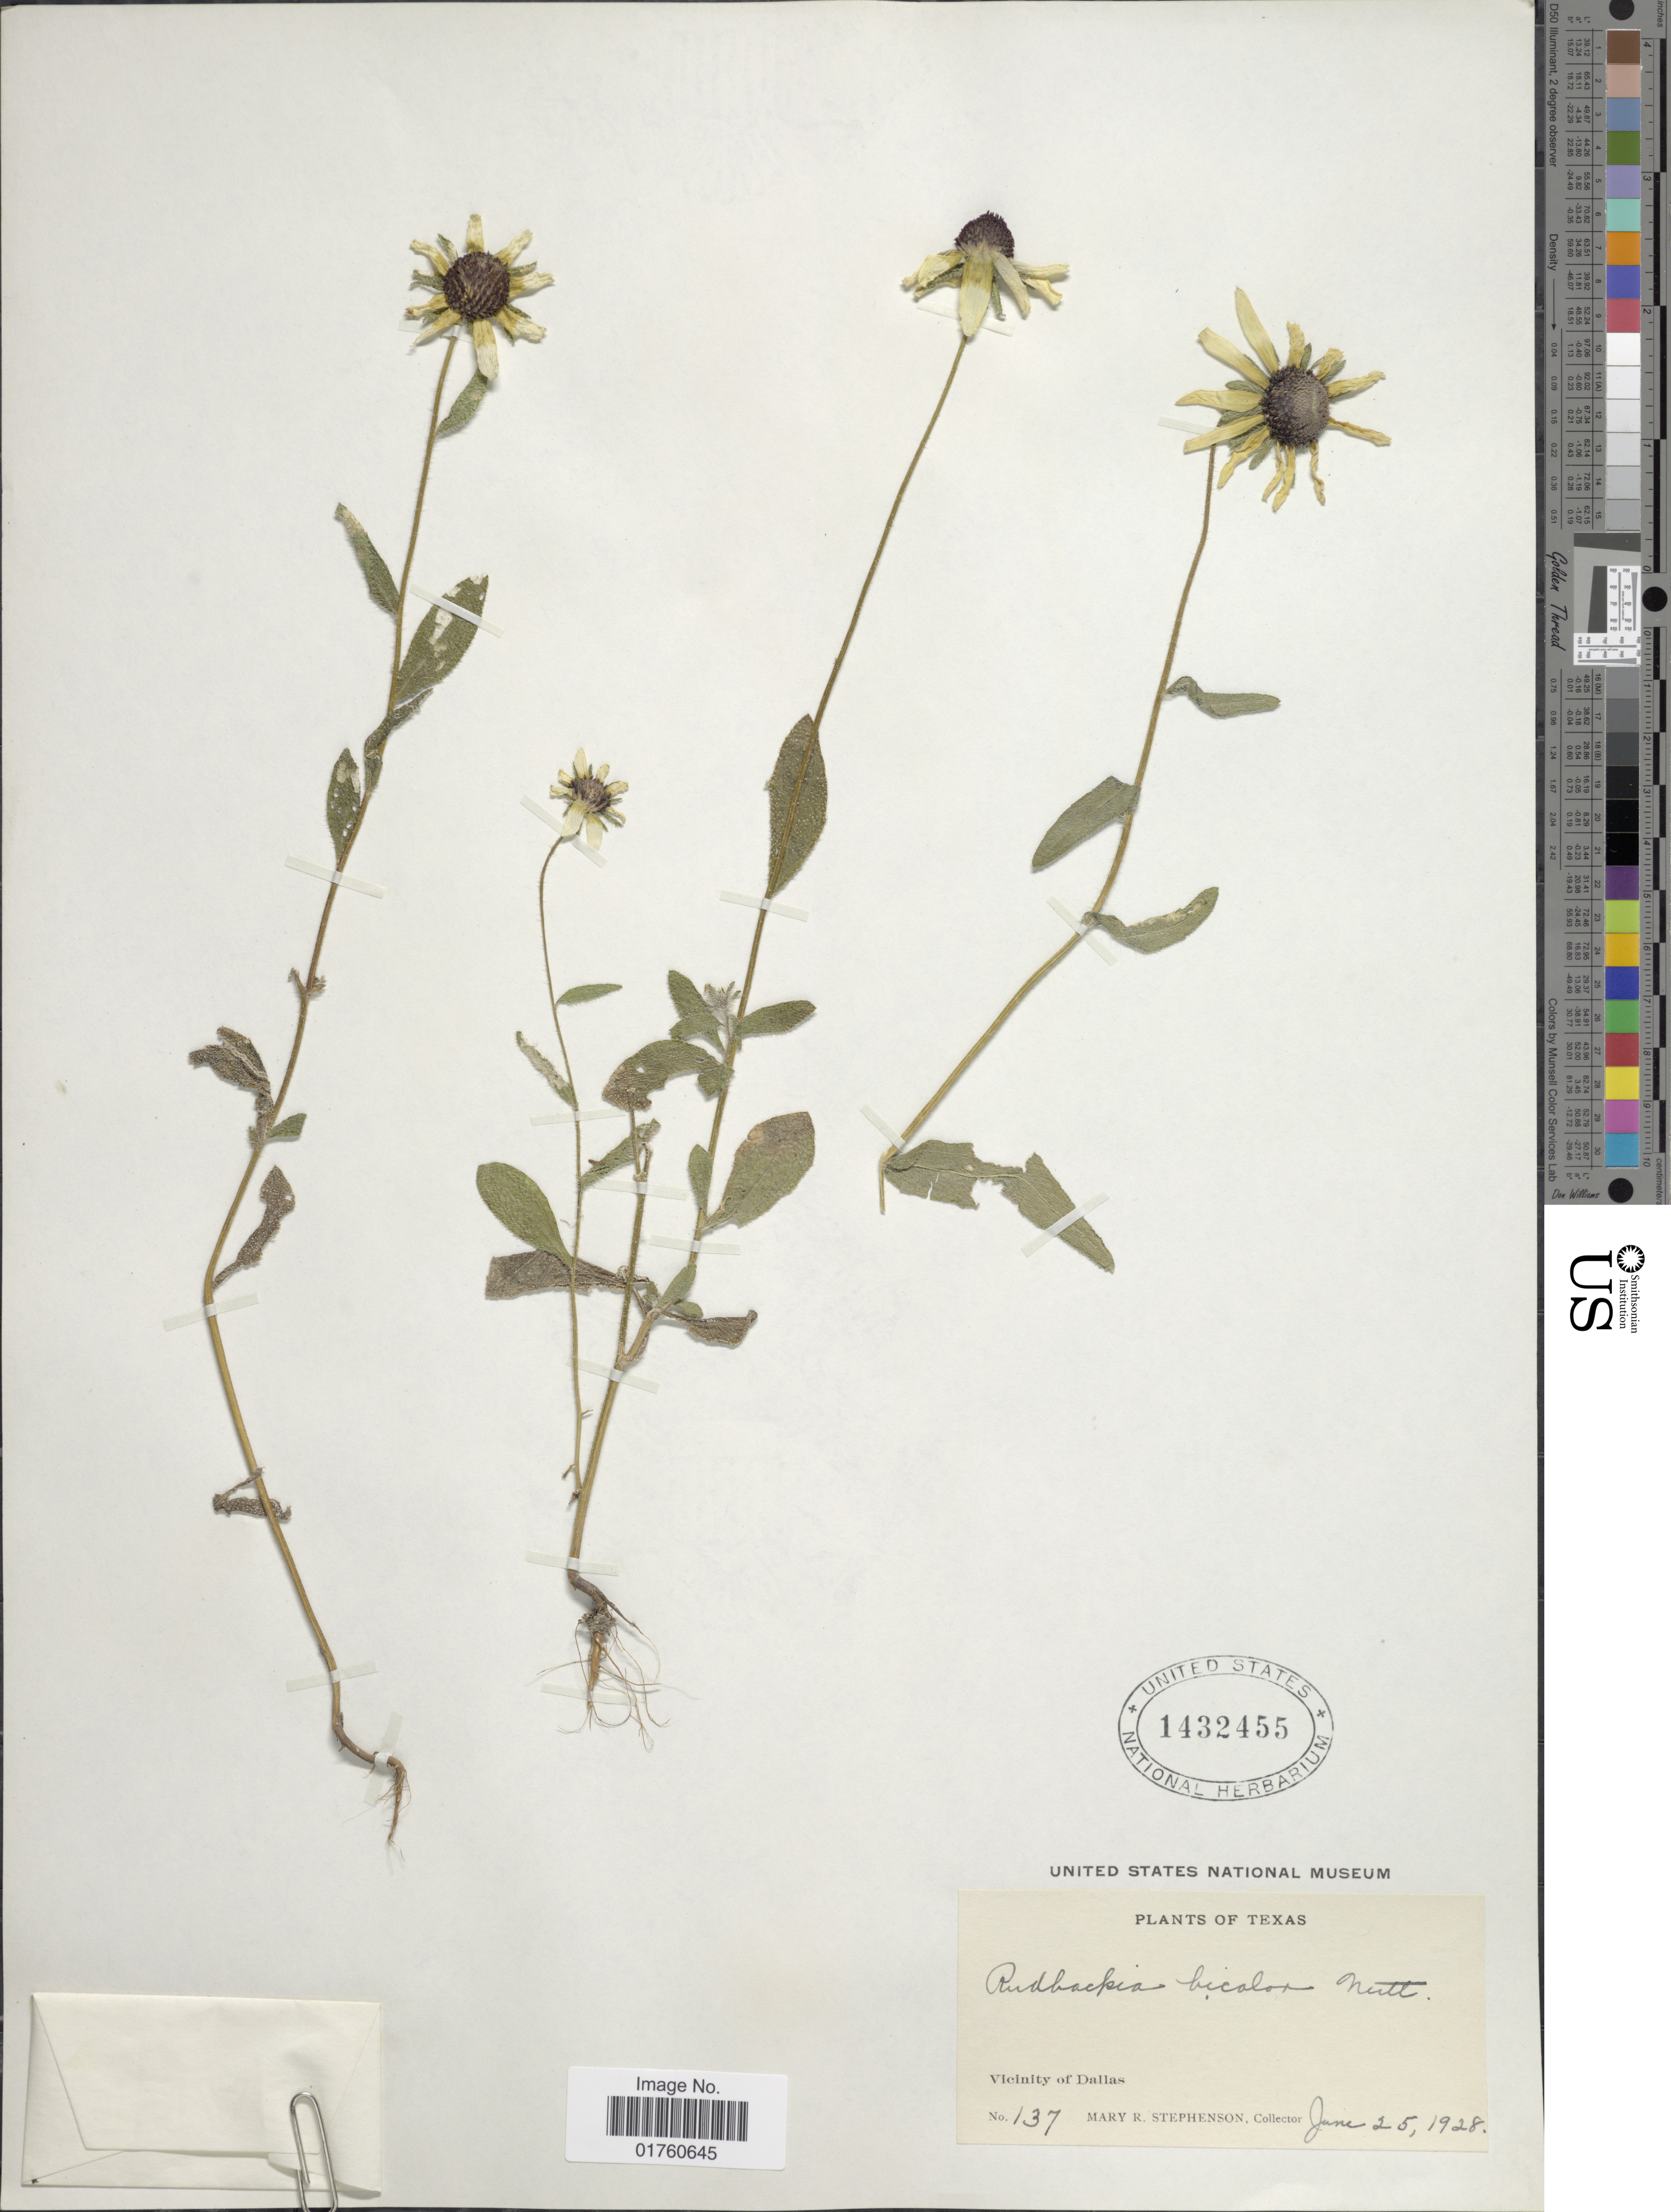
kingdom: Plantae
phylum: Tracheophyta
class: Magnoliopsida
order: Asterales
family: Asteraceae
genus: Rudbeckia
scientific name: Rudbeckia bicolor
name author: Nutt.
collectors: M. Stephenson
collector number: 137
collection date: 1928-06-25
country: United States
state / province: Texas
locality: Vicinity of Dallas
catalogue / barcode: US 1432455